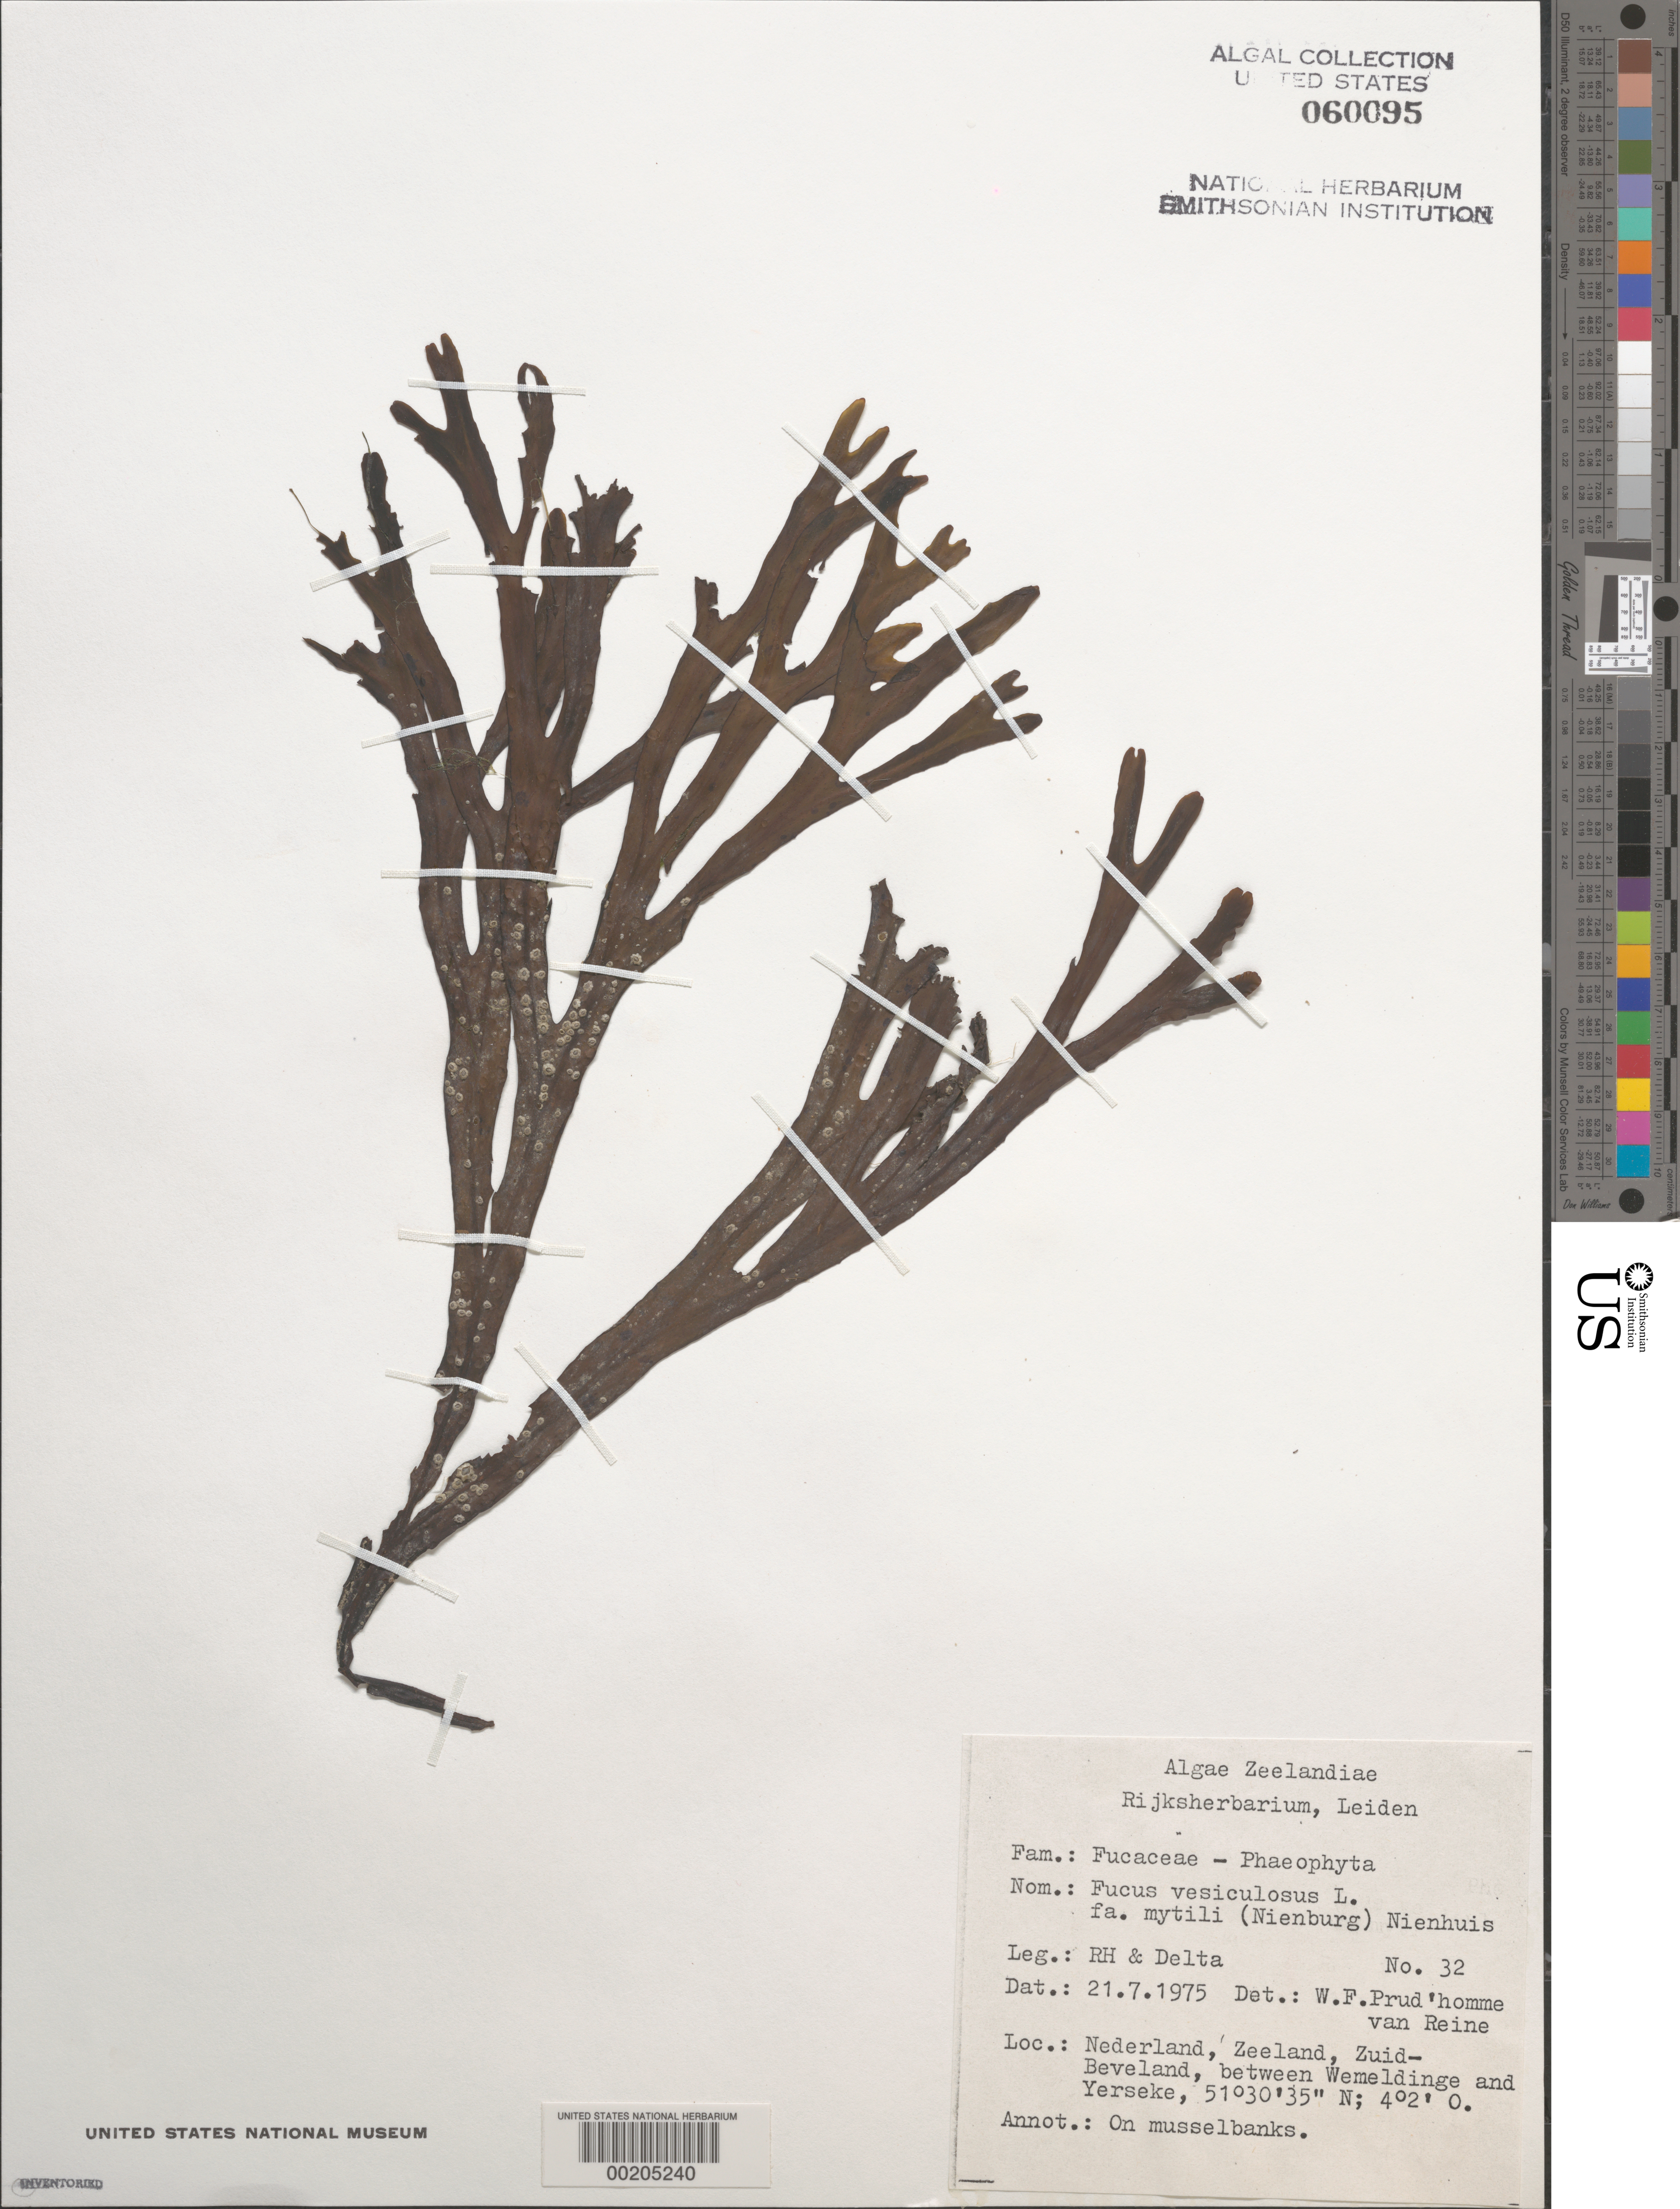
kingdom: Chromista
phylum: Ochrophyta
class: Phaeophyceae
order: Fucales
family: Fucaceae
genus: Fucus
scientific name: Fucus vesiculosus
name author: L.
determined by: Prud'homme van Reine, W. F.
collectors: R.H. & Delta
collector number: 32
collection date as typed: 21 Jul 1975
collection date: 1975-07-21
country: Netherlands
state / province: Zeeland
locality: Zuid-beveland, between wemeldinge and yerseke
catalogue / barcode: US 60095